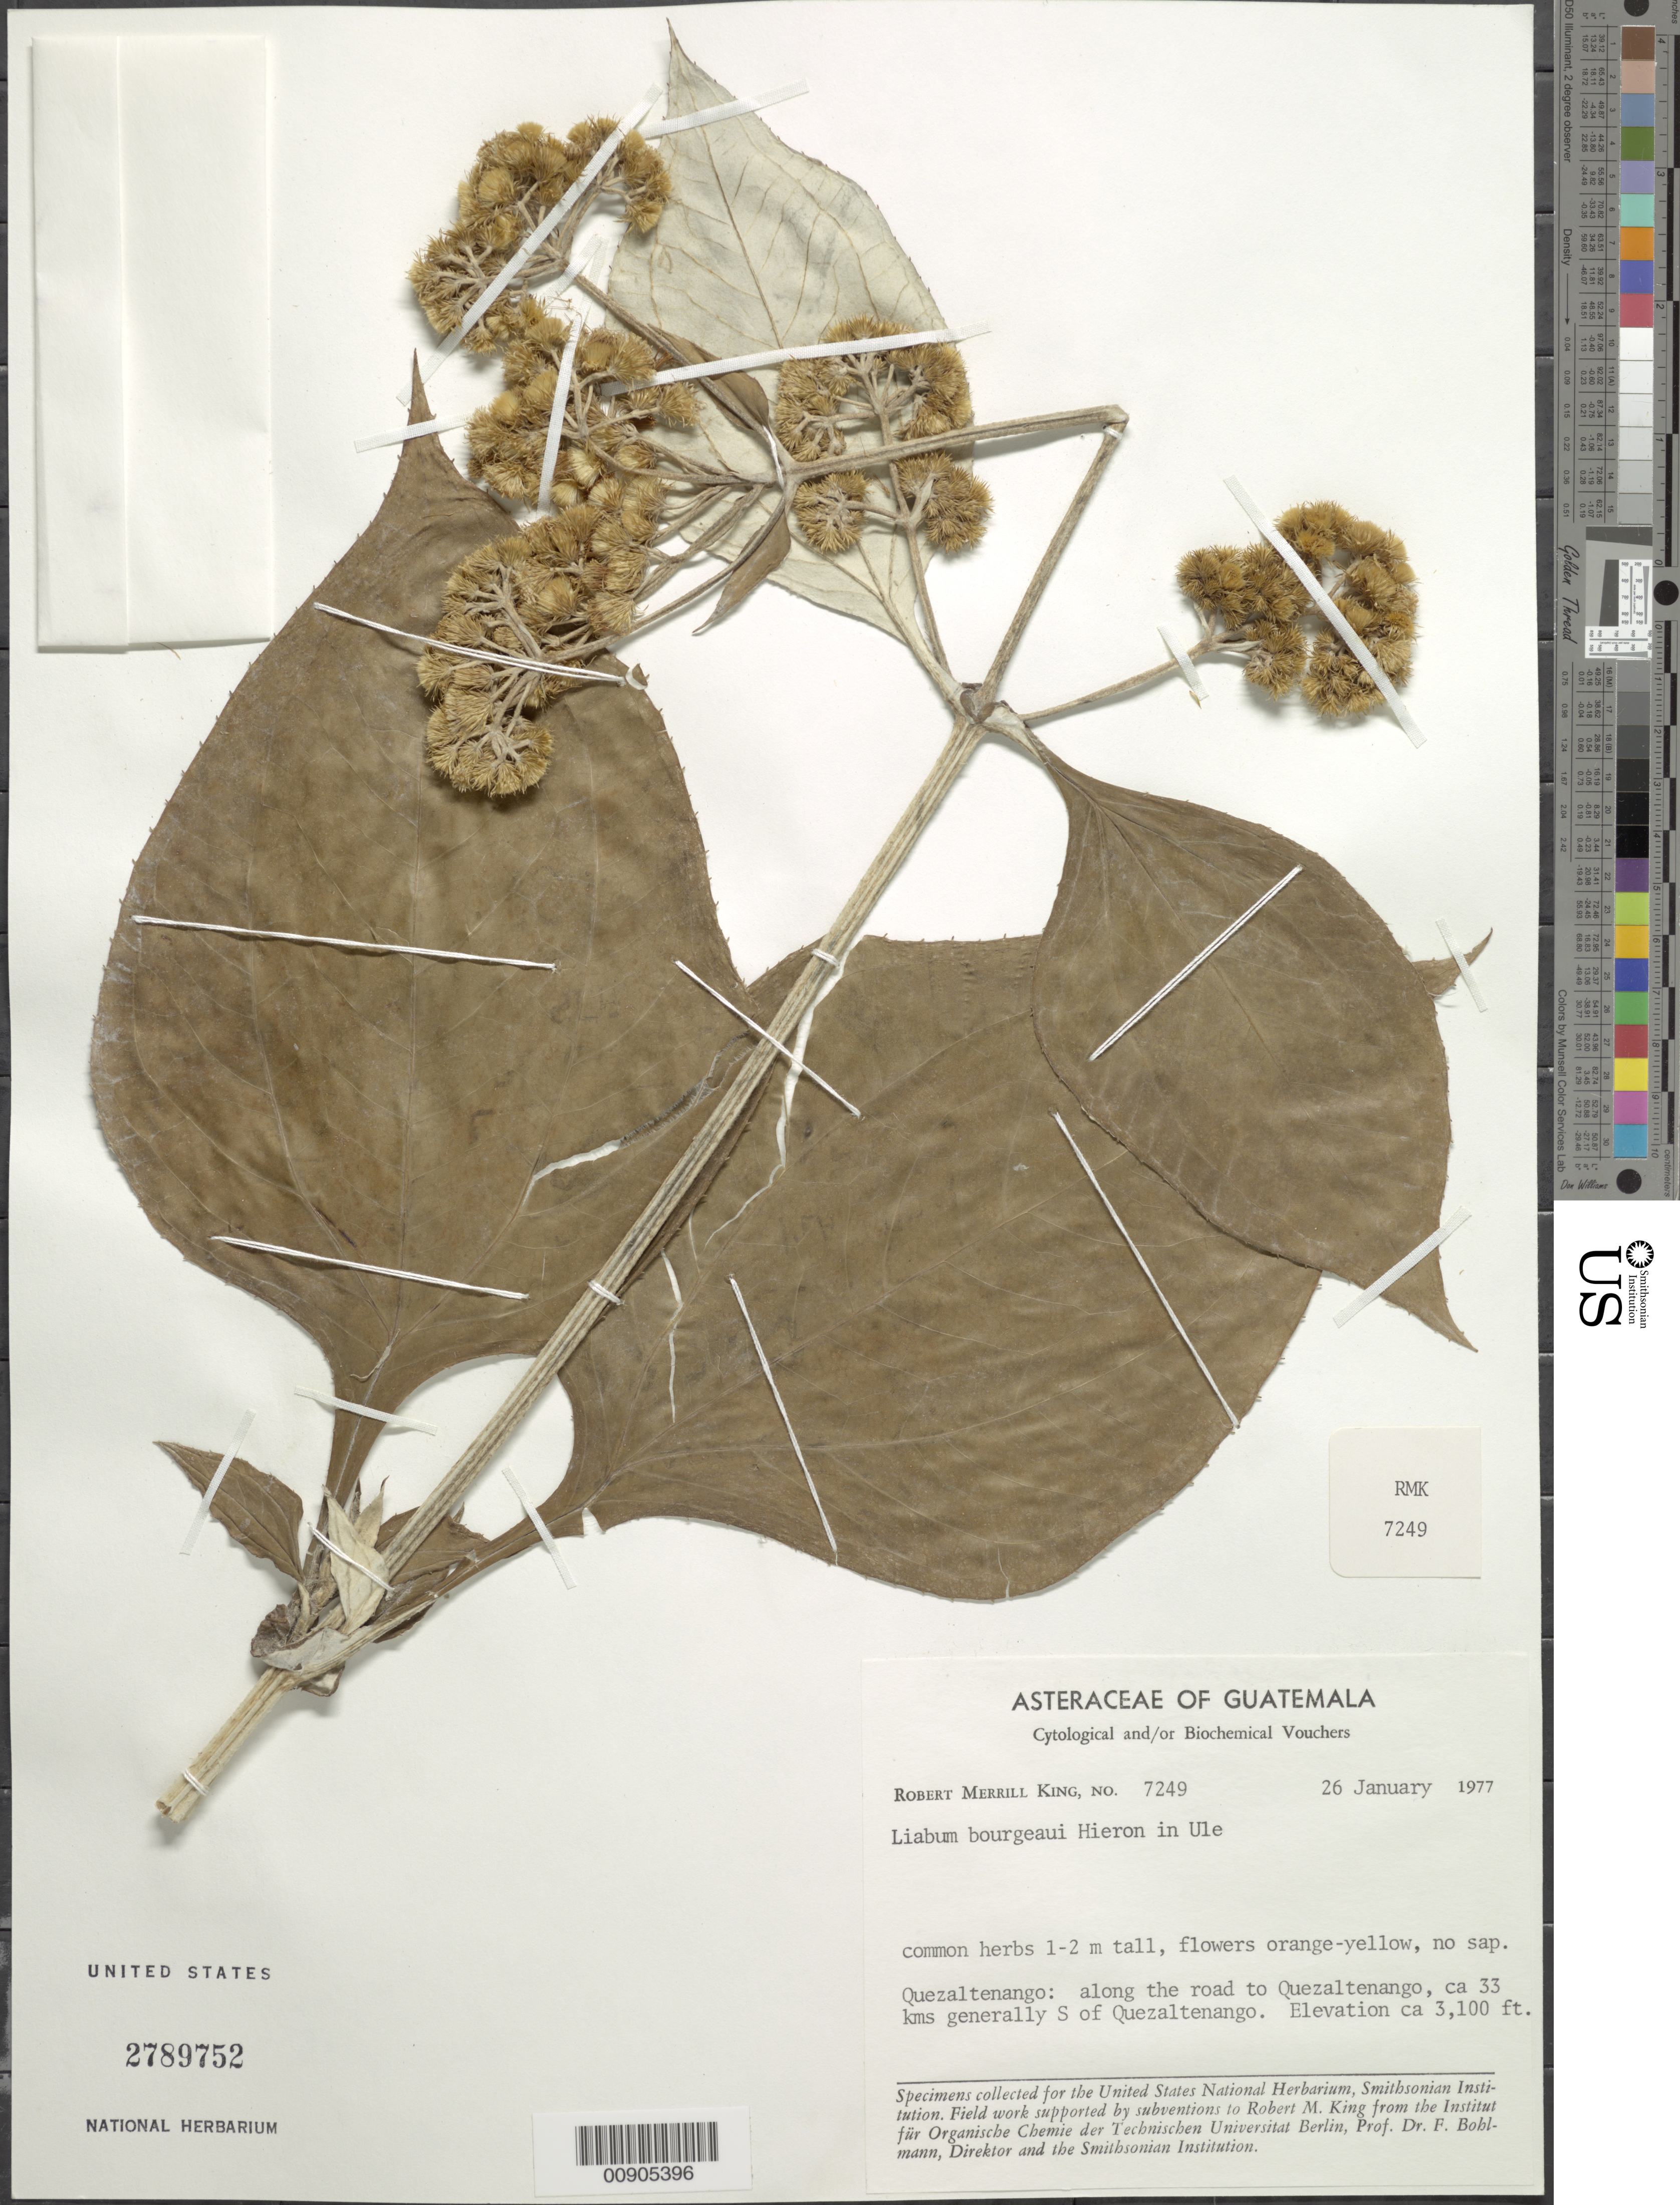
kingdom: Plantae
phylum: Tracheophyta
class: Magnoliopsida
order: Asterales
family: Asteraceae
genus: Liabum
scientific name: Liabum bourgeaui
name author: Hieron.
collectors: R. M. King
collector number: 7249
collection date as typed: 26 January 1977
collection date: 1977-01-26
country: Guatemala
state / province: Quetzaltenango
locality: Quezaltenango, along road to, ca 33 km generally S of Quezaltenango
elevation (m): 945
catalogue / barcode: US 2789752